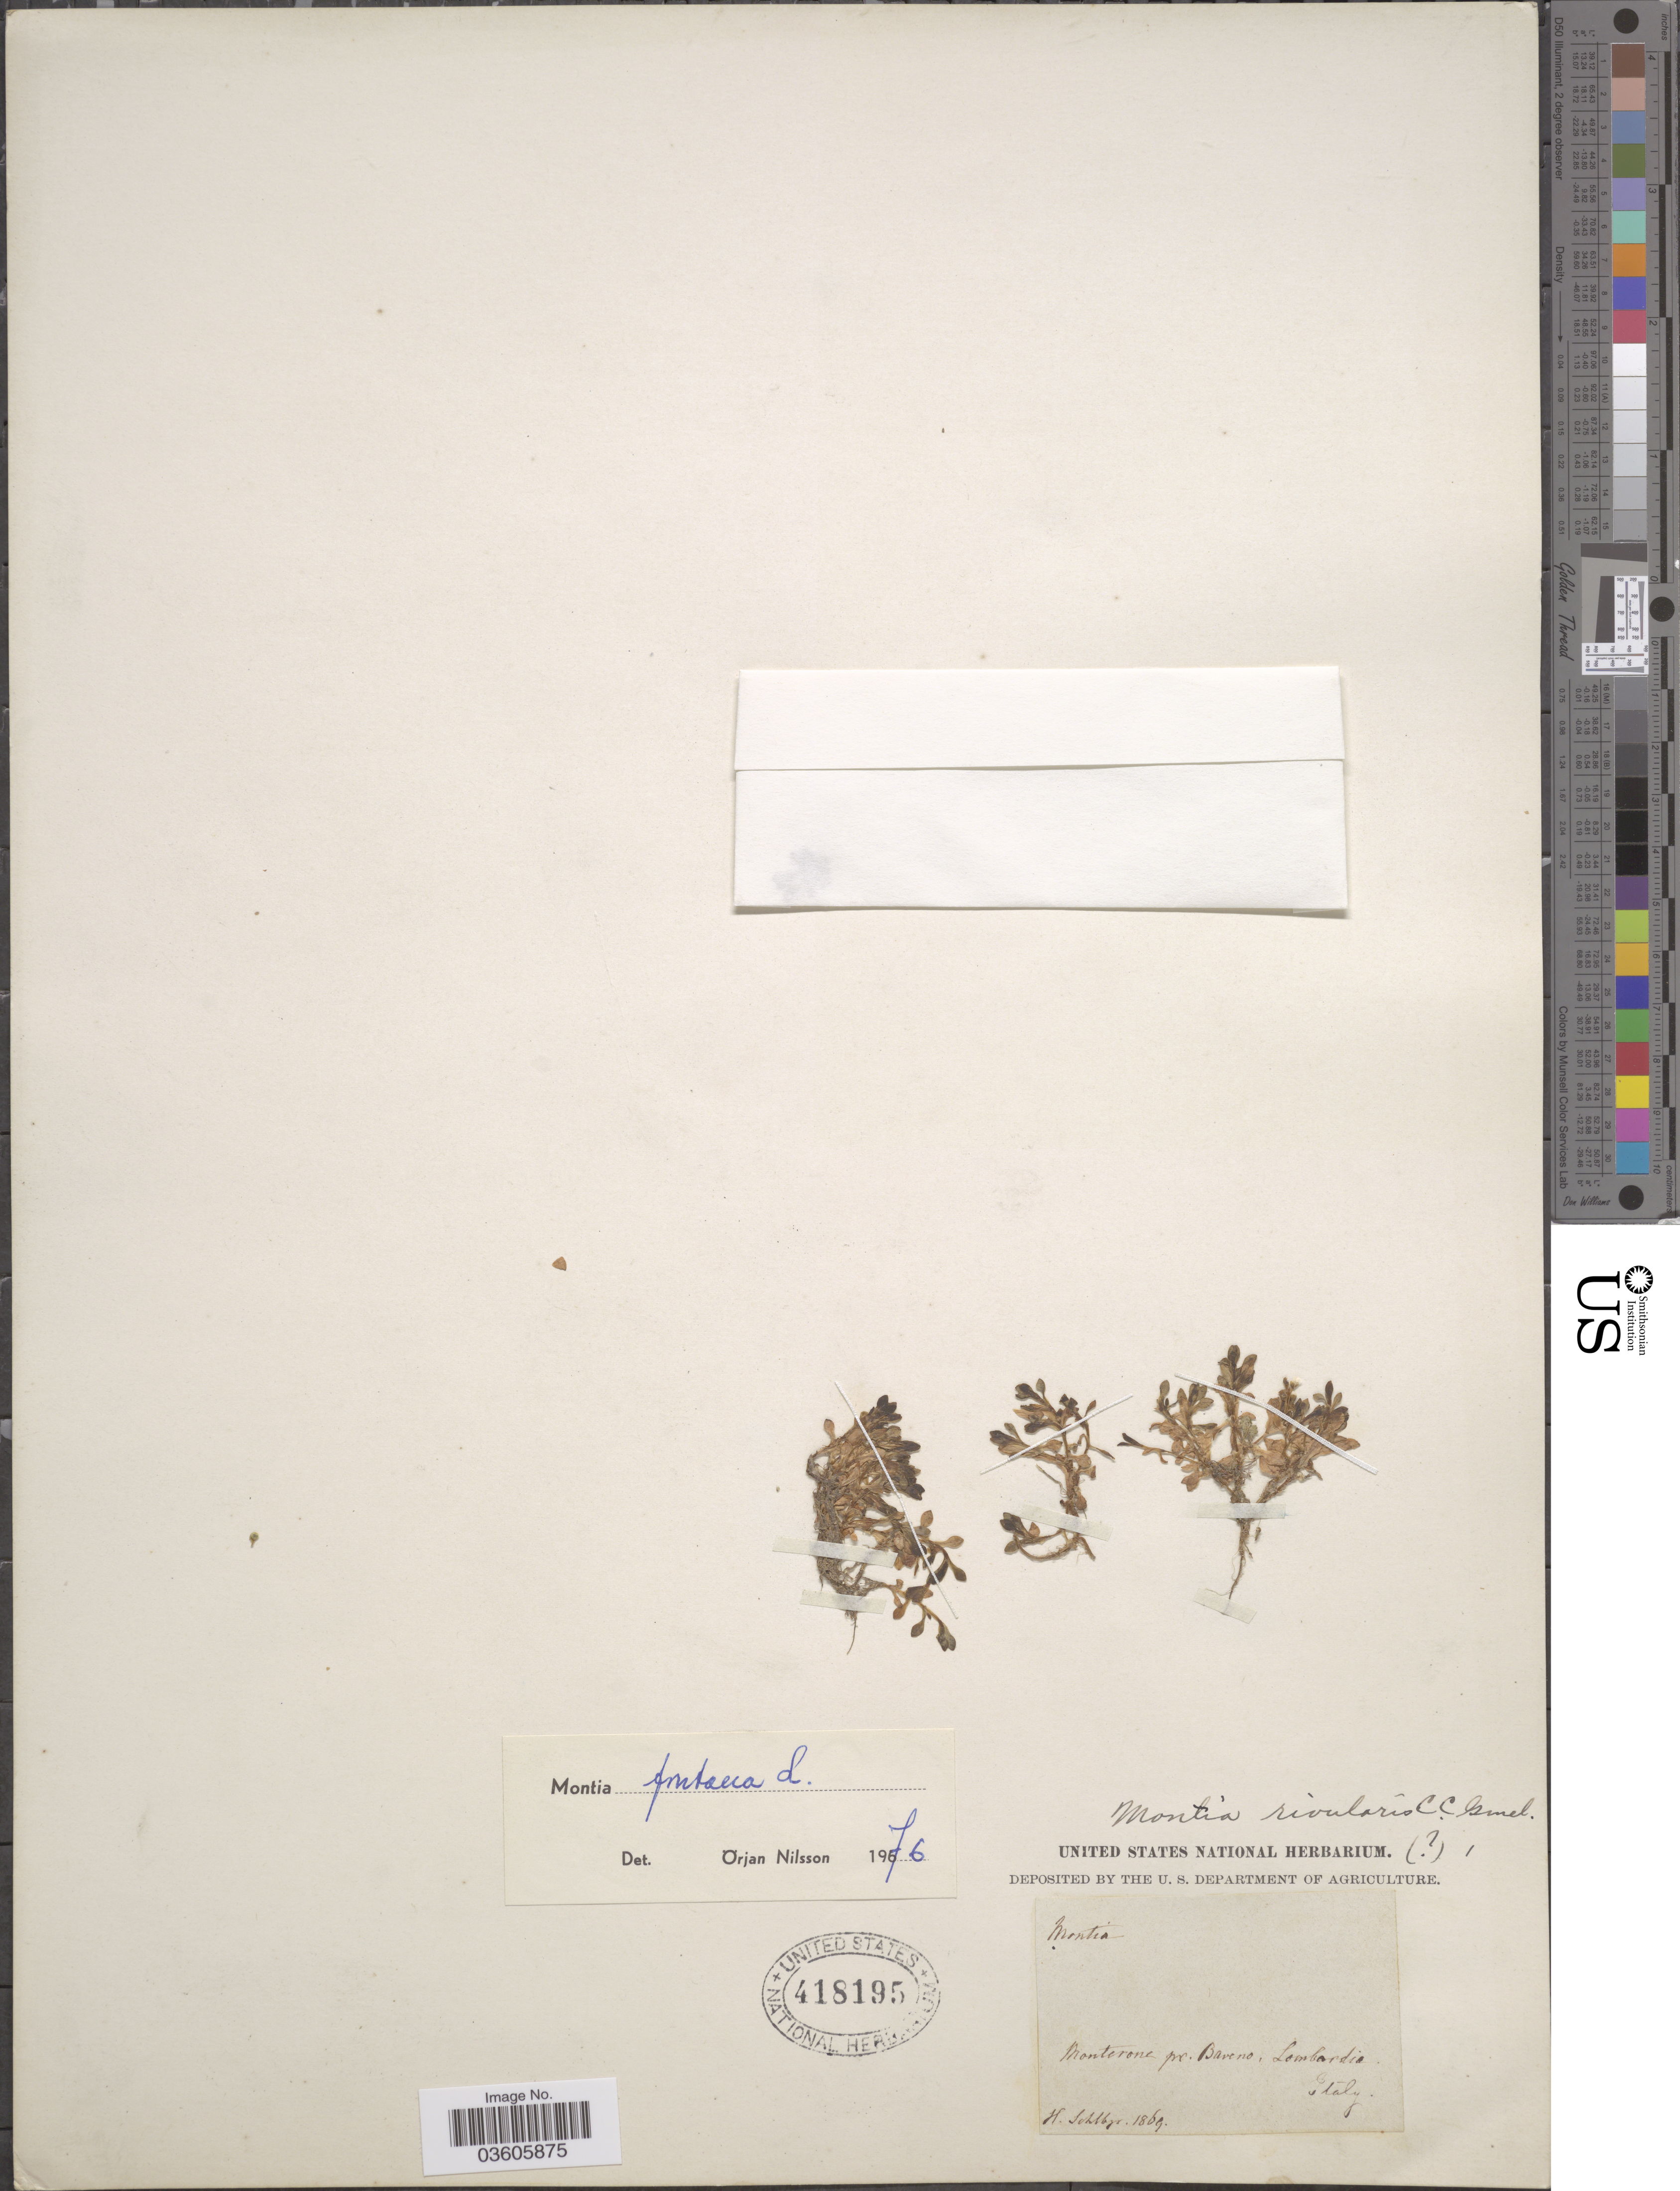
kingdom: Plantae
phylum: Tracheophyta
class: Magnoliopsida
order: Caryophyllales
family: Montiaceae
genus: Montia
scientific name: Montia fontana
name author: L.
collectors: H. Schlbgr.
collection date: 1869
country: Italy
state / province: Lombardy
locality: Monterone pr. Baveno, Lombardia.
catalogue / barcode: US 418195